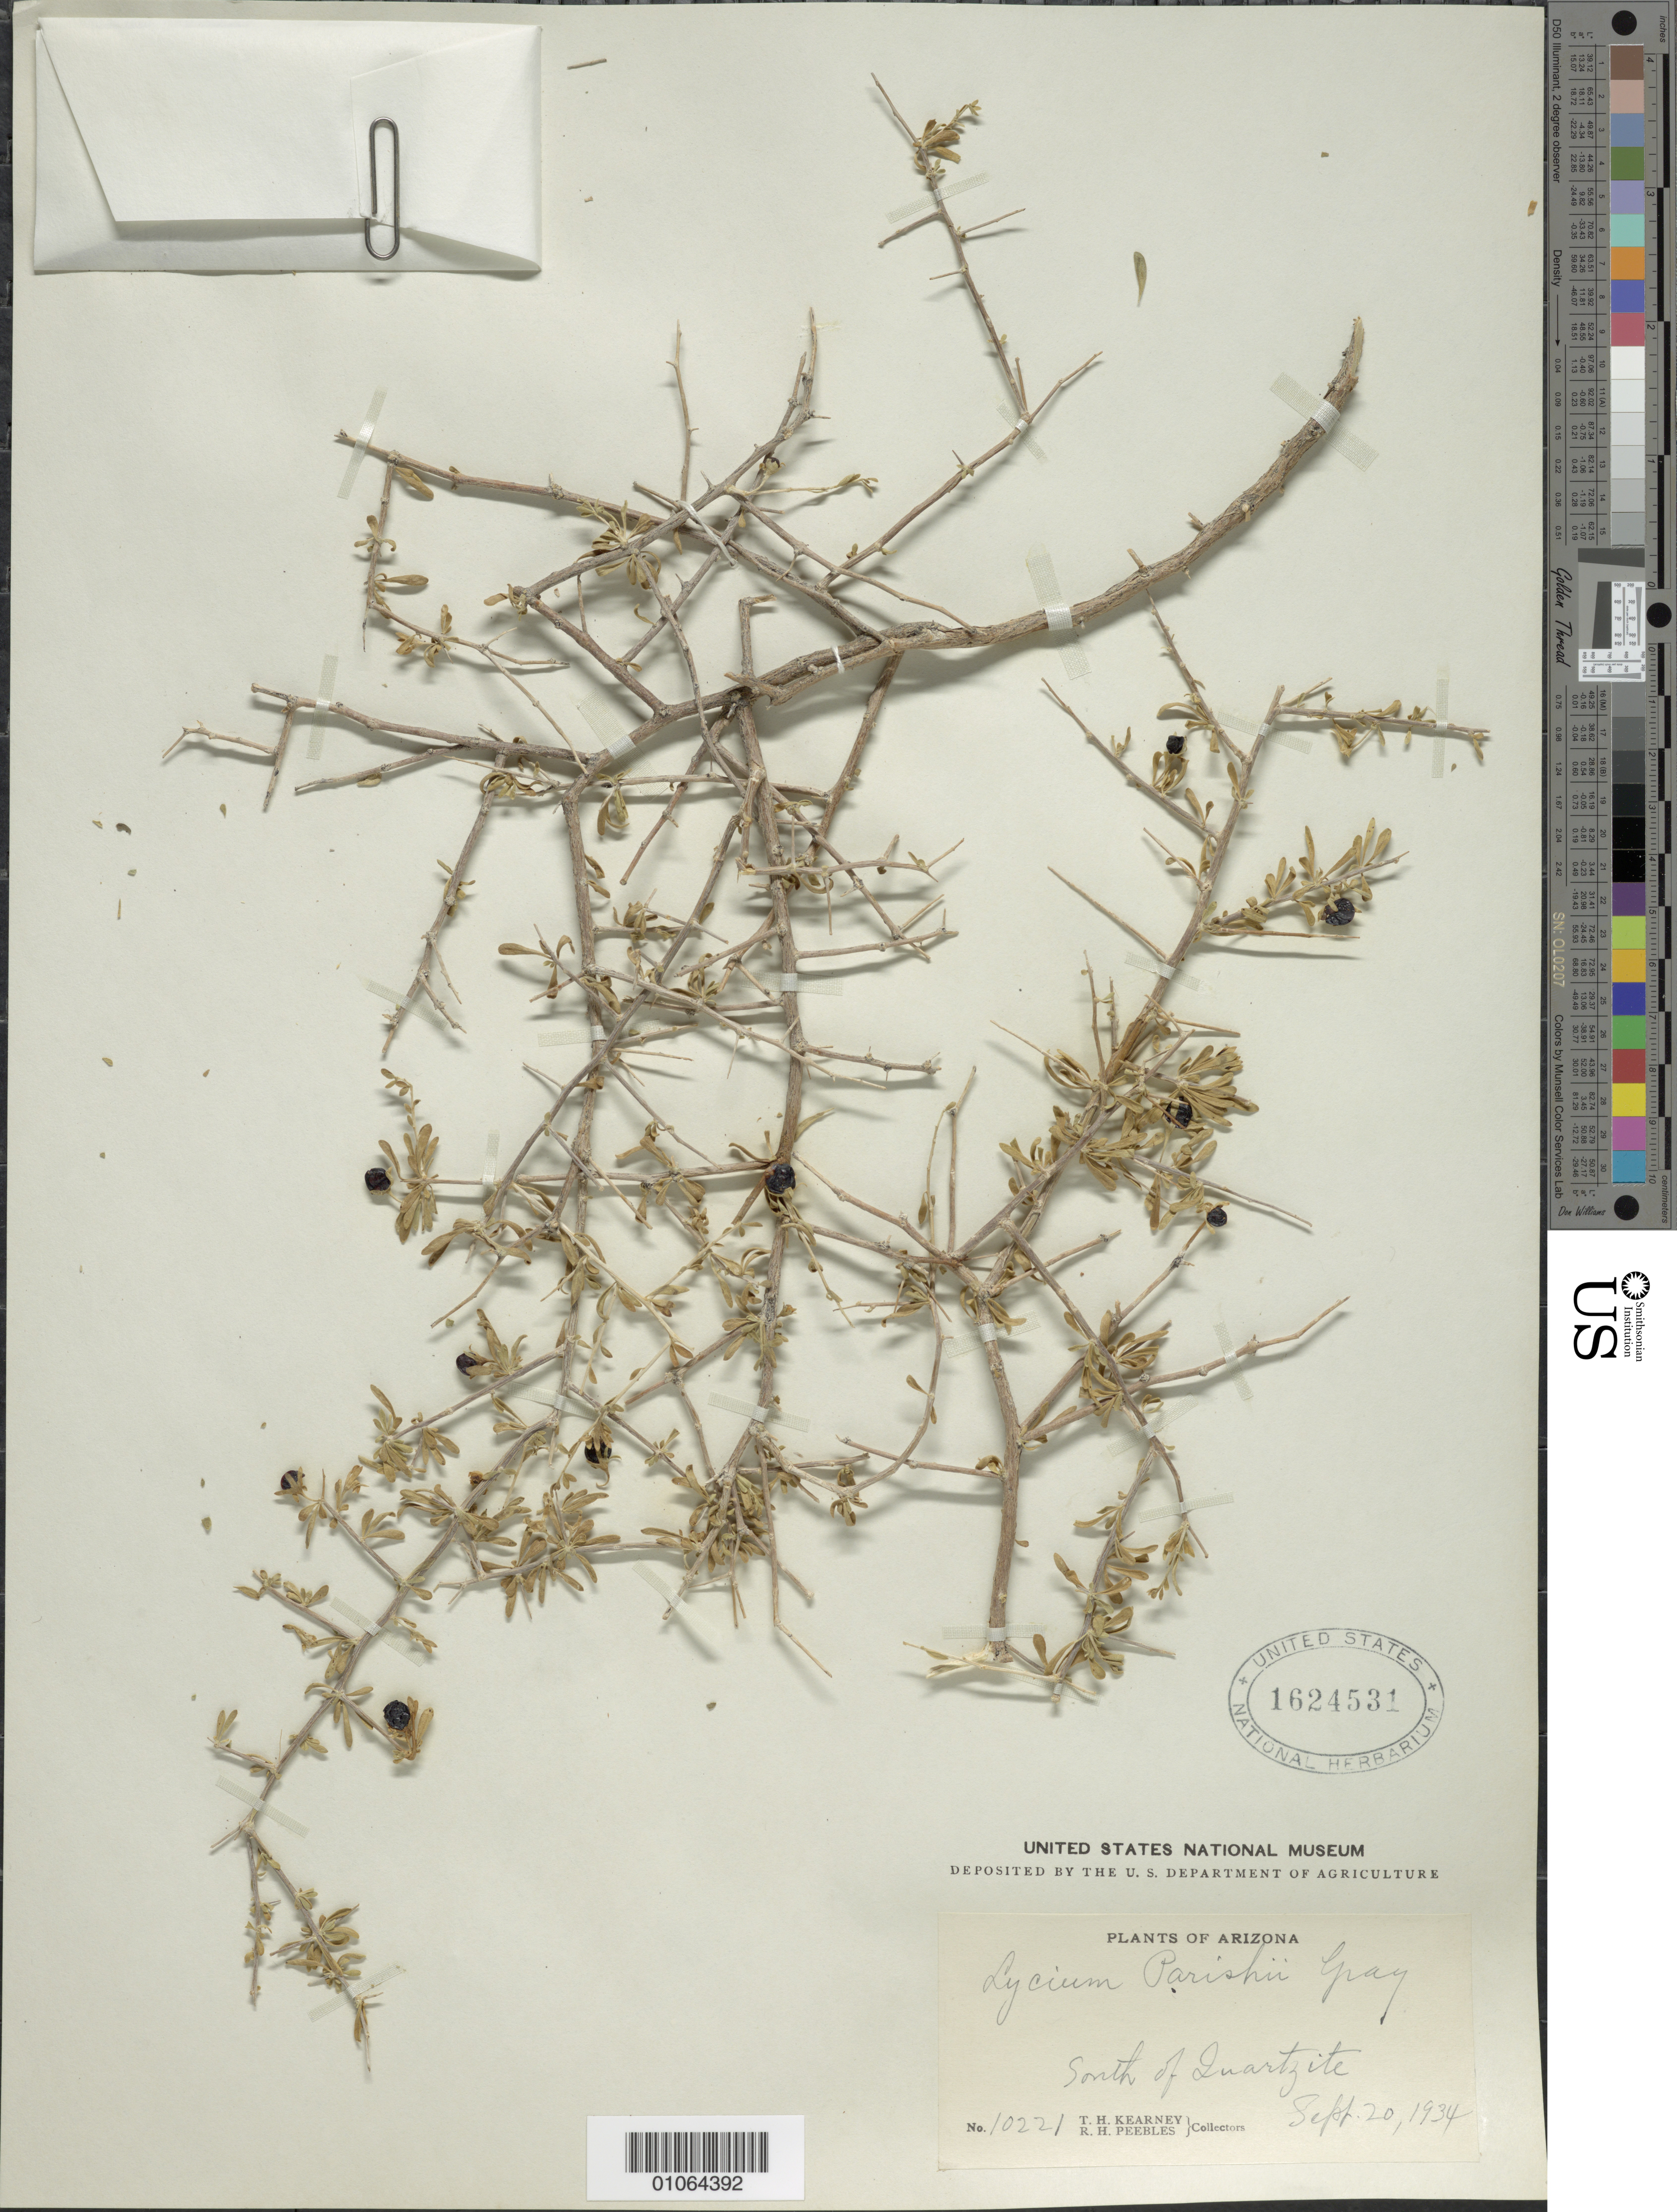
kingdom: Plantae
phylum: Tracheophyta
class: Magnoliopsida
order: Solanales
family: Solanaceae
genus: Lycium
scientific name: Lycium parishii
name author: A. Gray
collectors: T. H. Kearney & R. H. Peebles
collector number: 10221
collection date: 1934-09-20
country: United States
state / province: Arizona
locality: South of Quartzite.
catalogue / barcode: US 1624531